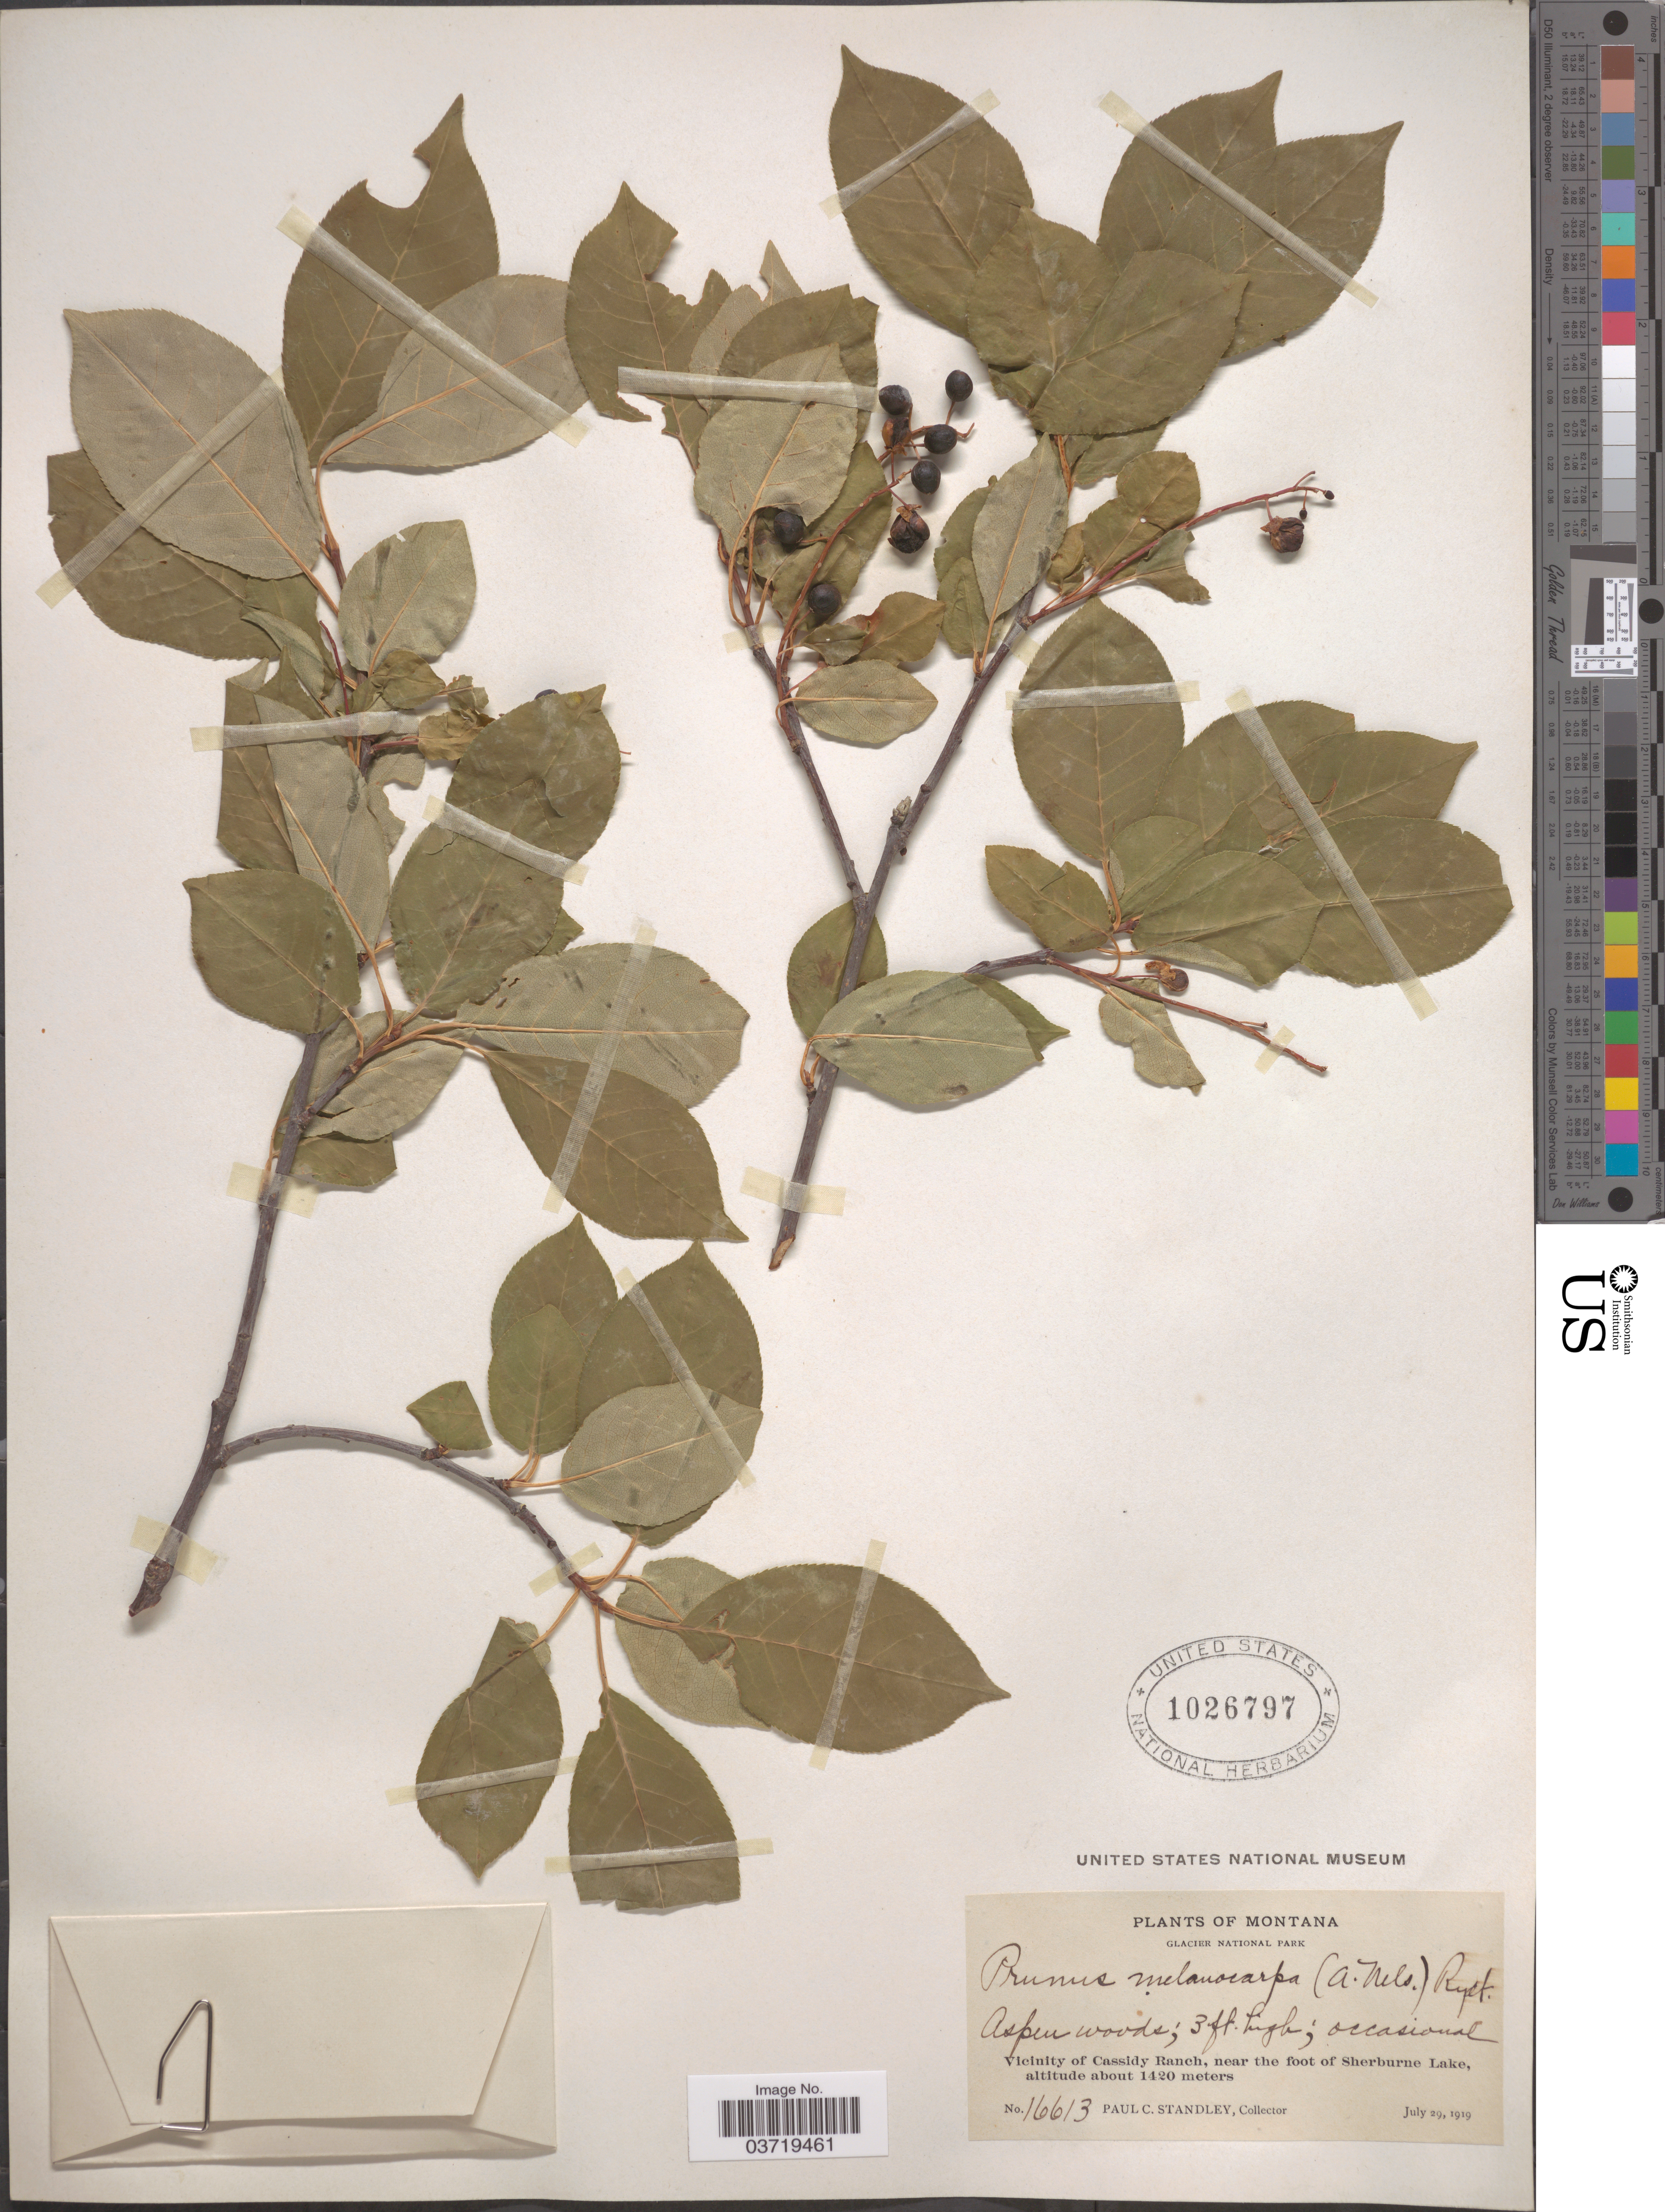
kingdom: Plantae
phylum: Tracheophyta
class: Magnoliopsida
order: Rosales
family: Rosaceae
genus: Prunus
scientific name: Prunus virginiana var. demissa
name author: (Nutt.) Torr.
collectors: P. C. Standley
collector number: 16613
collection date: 1919-07-29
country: United States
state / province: Montana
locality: Glacier National Park. Vicinity of Cassidy Ranch, near the foot of Sherburne Lake.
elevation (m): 1420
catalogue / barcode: US 1026797